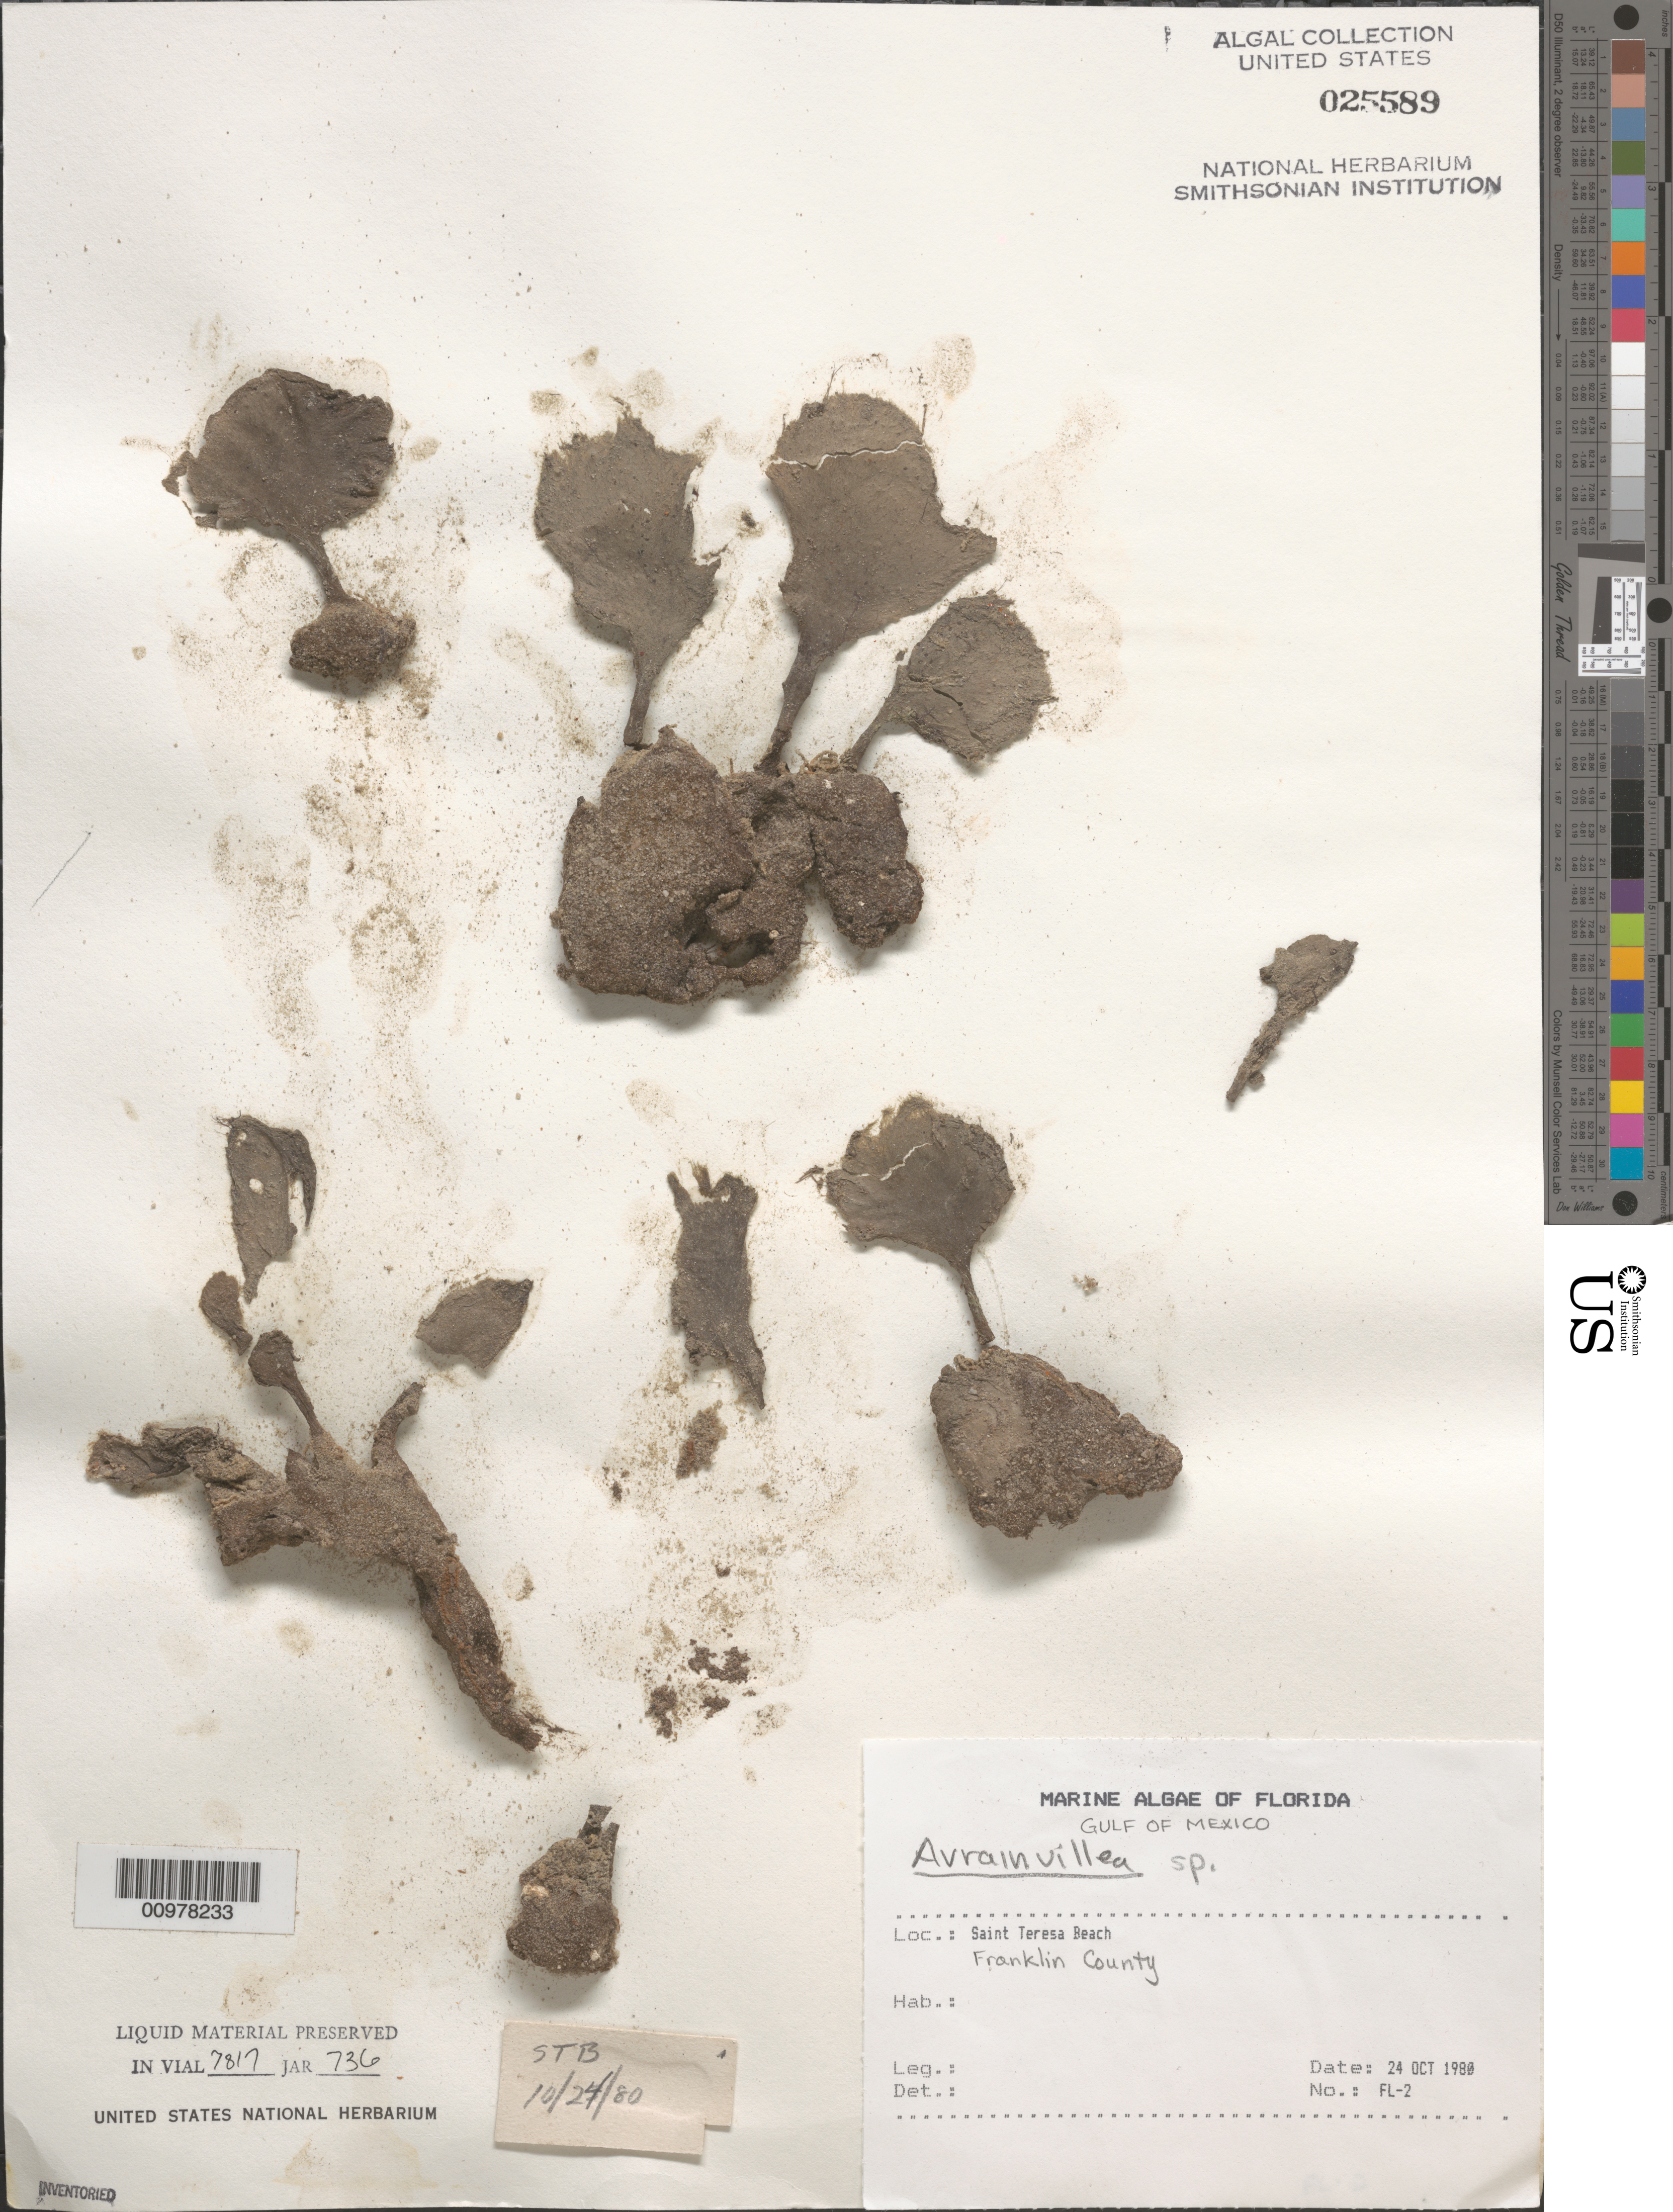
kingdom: Plantae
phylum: Chlorophyta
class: Ulvophyceae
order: Bryopsidales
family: Dichotomosiphonaceae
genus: Avrainvillea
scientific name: Avrainvillea sp.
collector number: FL-2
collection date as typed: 24 Oct 1980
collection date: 1980-10-24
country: United States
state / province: Florida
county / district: Franklin County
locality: Saint Teresa Beach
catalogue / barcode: US 25589